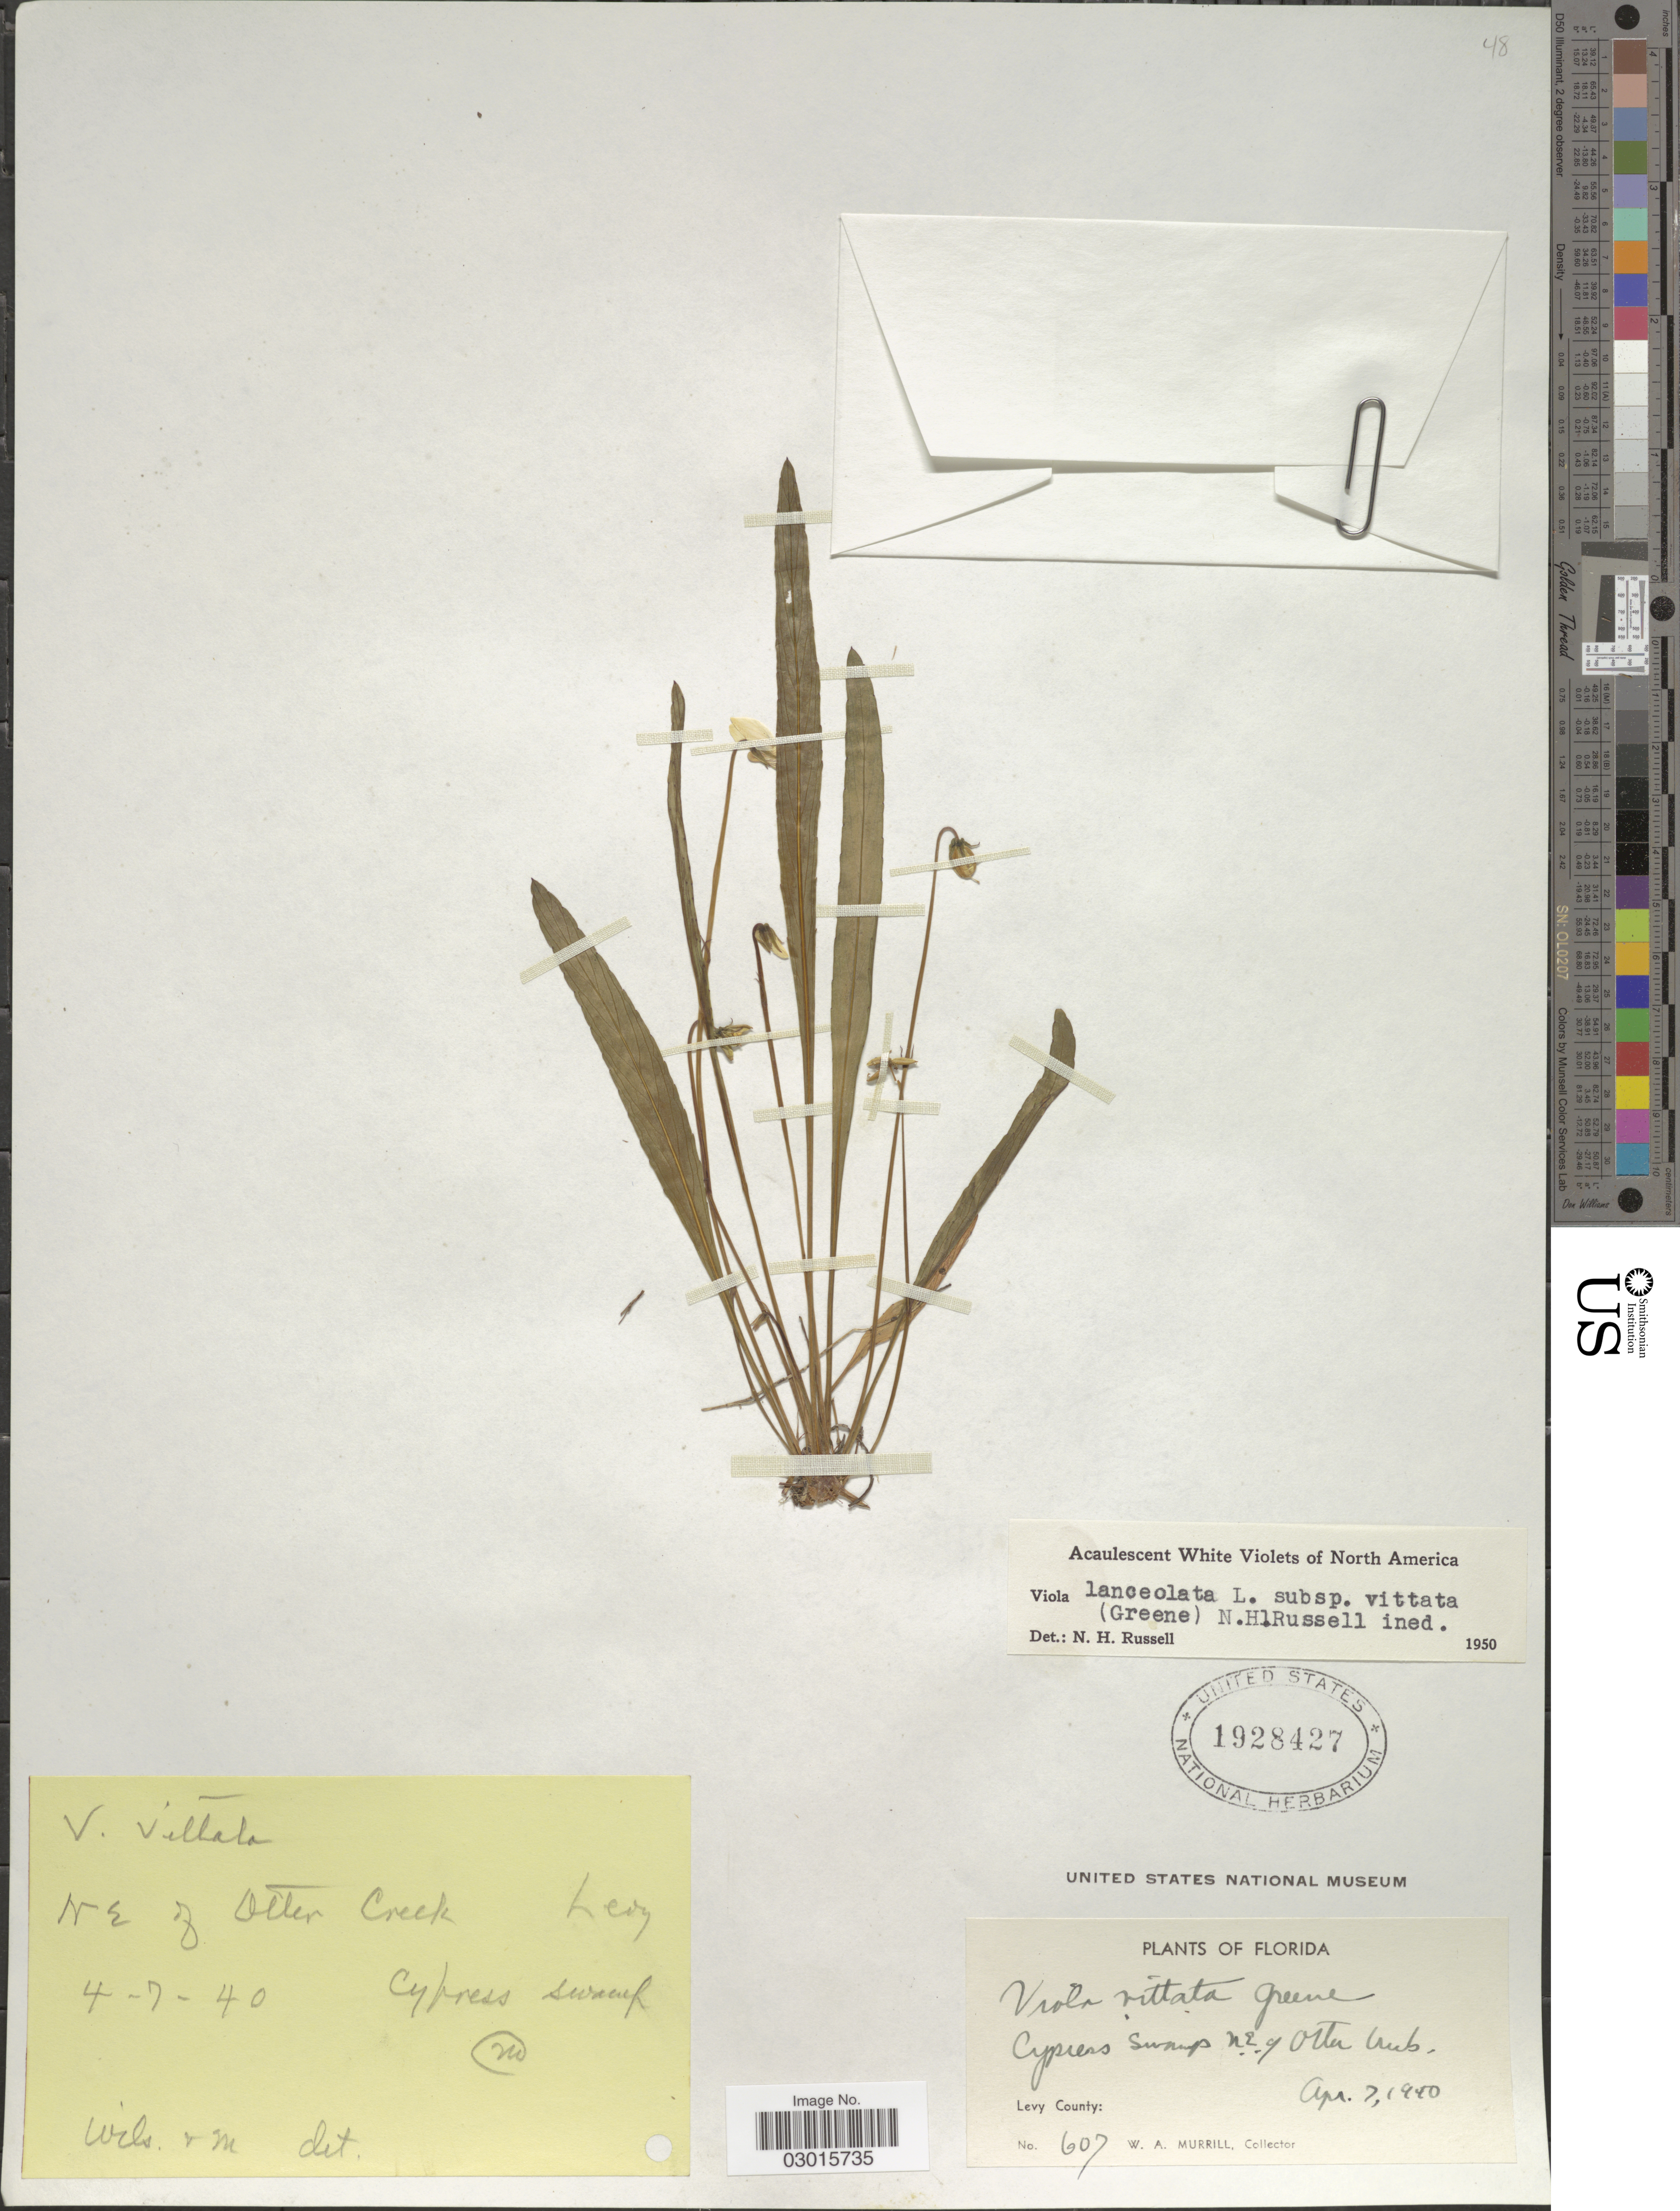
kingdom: Plantae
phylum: Tracheophyta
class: Magnoliopsida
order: Malpighiales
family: Violaceae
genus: Viola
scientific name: Viola lanceolata subsp. vittata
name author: (Greene) N. H. Russell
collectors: W. A. Murrill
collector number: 607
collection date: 1940-04-07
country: United States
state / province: Florida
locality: Cypress Swamp N.E. of Otter Creek. Levy County.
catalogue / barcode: US 1928427